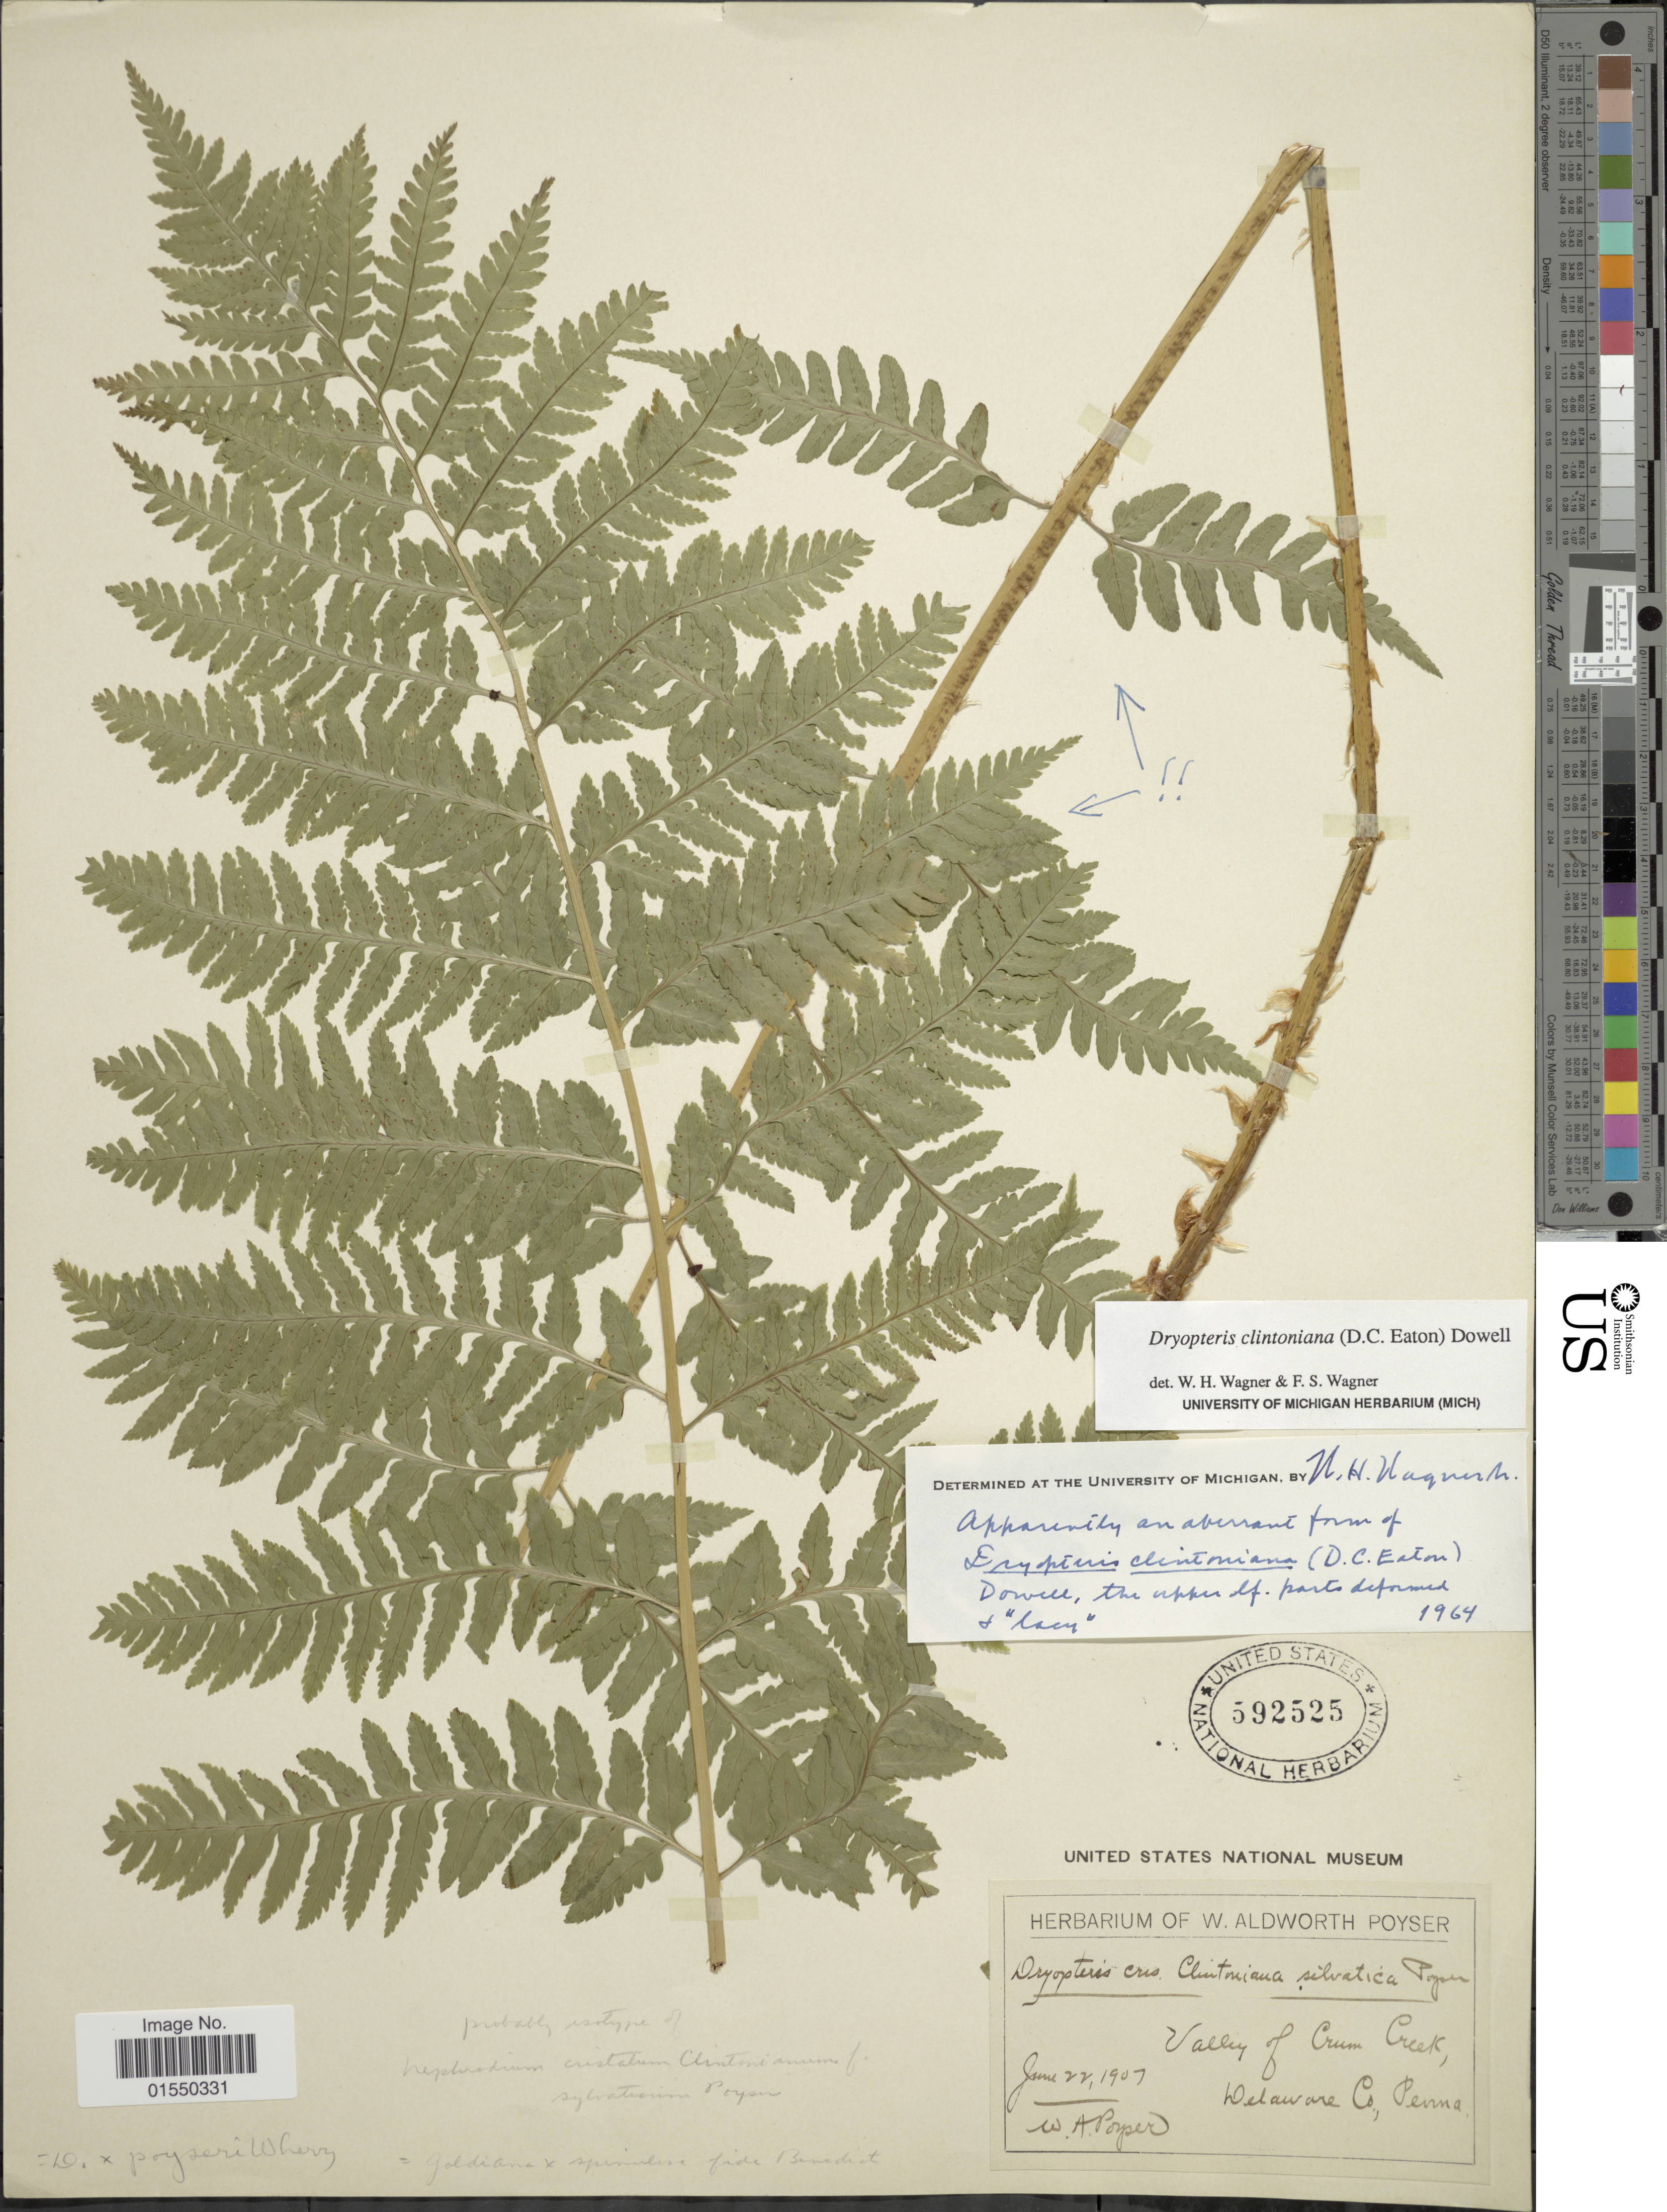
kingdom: Plantae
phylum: Tracheophyta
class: Polypodiopsida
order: Polypodiales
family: Dryopteridaceae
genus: Dryopteris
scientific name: Dryopteris clintoniana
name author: (D.C. Eaton) Dowell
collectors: W. Poyser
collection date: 1907-06-22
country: United States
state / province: Pennsylvania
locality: Valley of Crum Creek, Delaware Co., Penna.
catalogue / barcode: US 592525